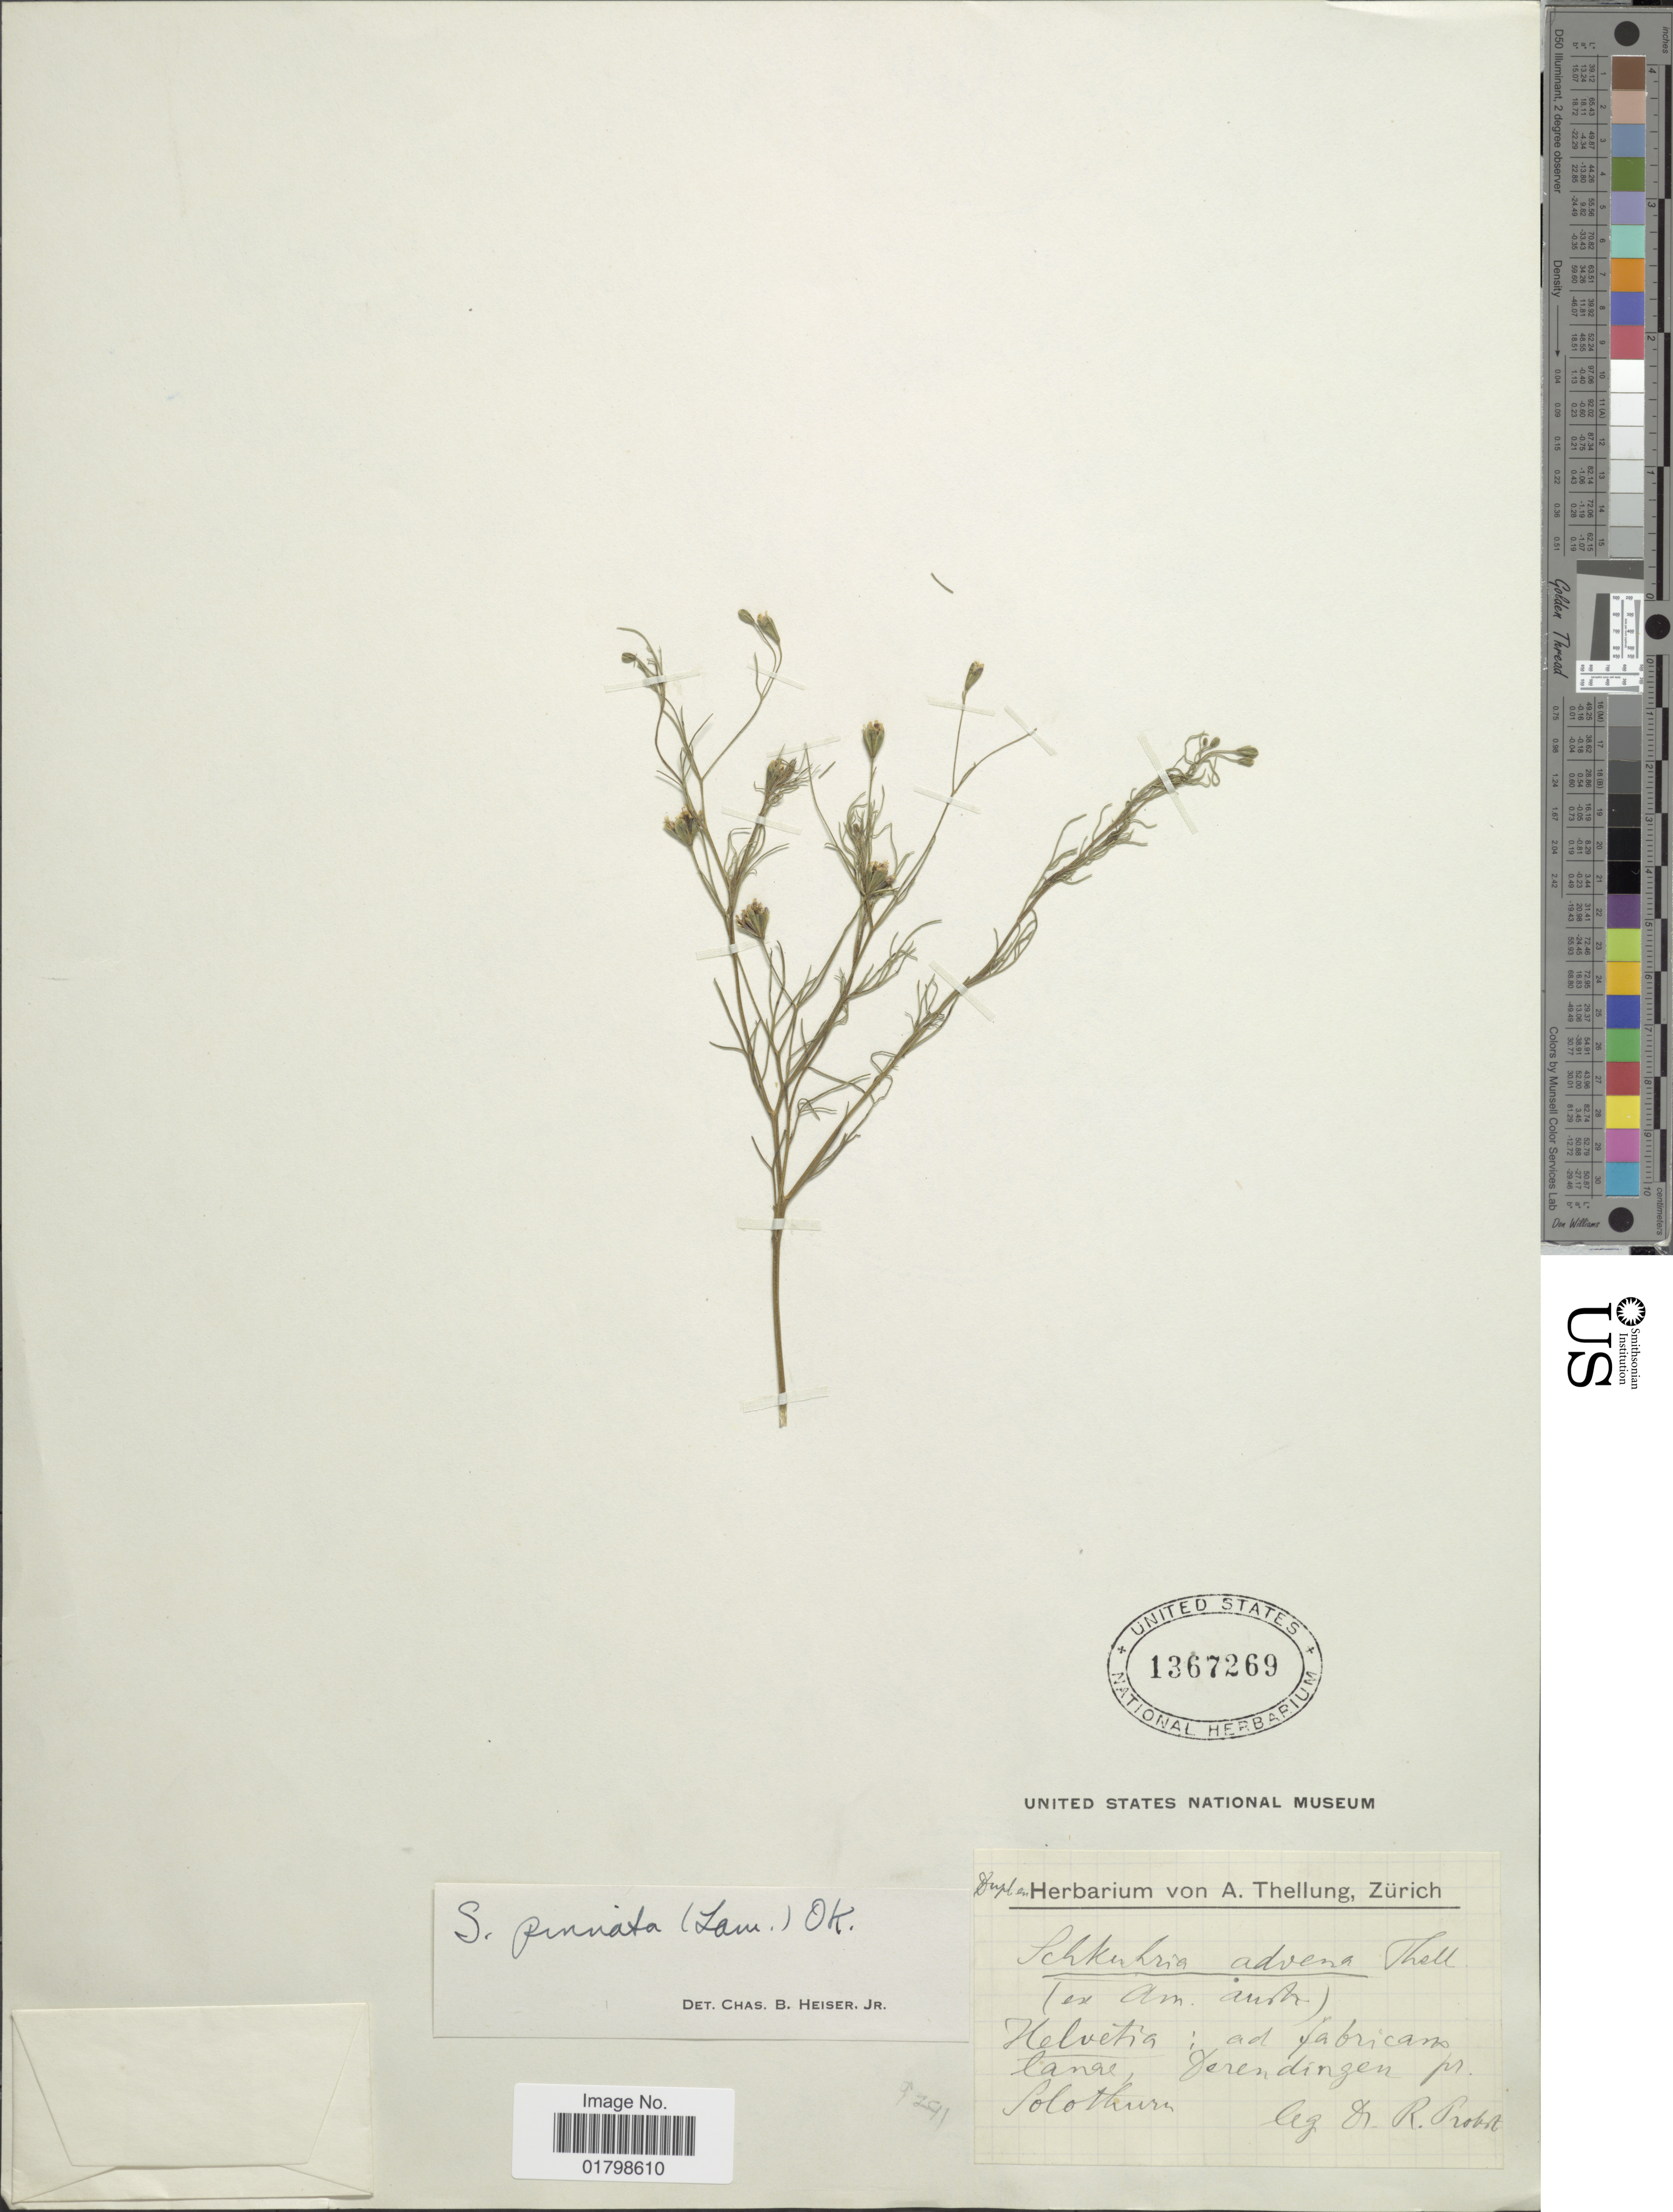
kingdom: Plantae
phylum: Tracheophyta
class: Magnoliopsida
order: Asterales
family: Asteraceae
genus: Schkuhria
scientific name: Schkuhria pinnata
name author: (Lam.) Kuntze ex Thell.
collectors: R. Probst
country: Switzerland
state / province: Solothurn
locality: Helvetia: Derendingen pr. Solothurn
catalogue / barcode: US 1367269